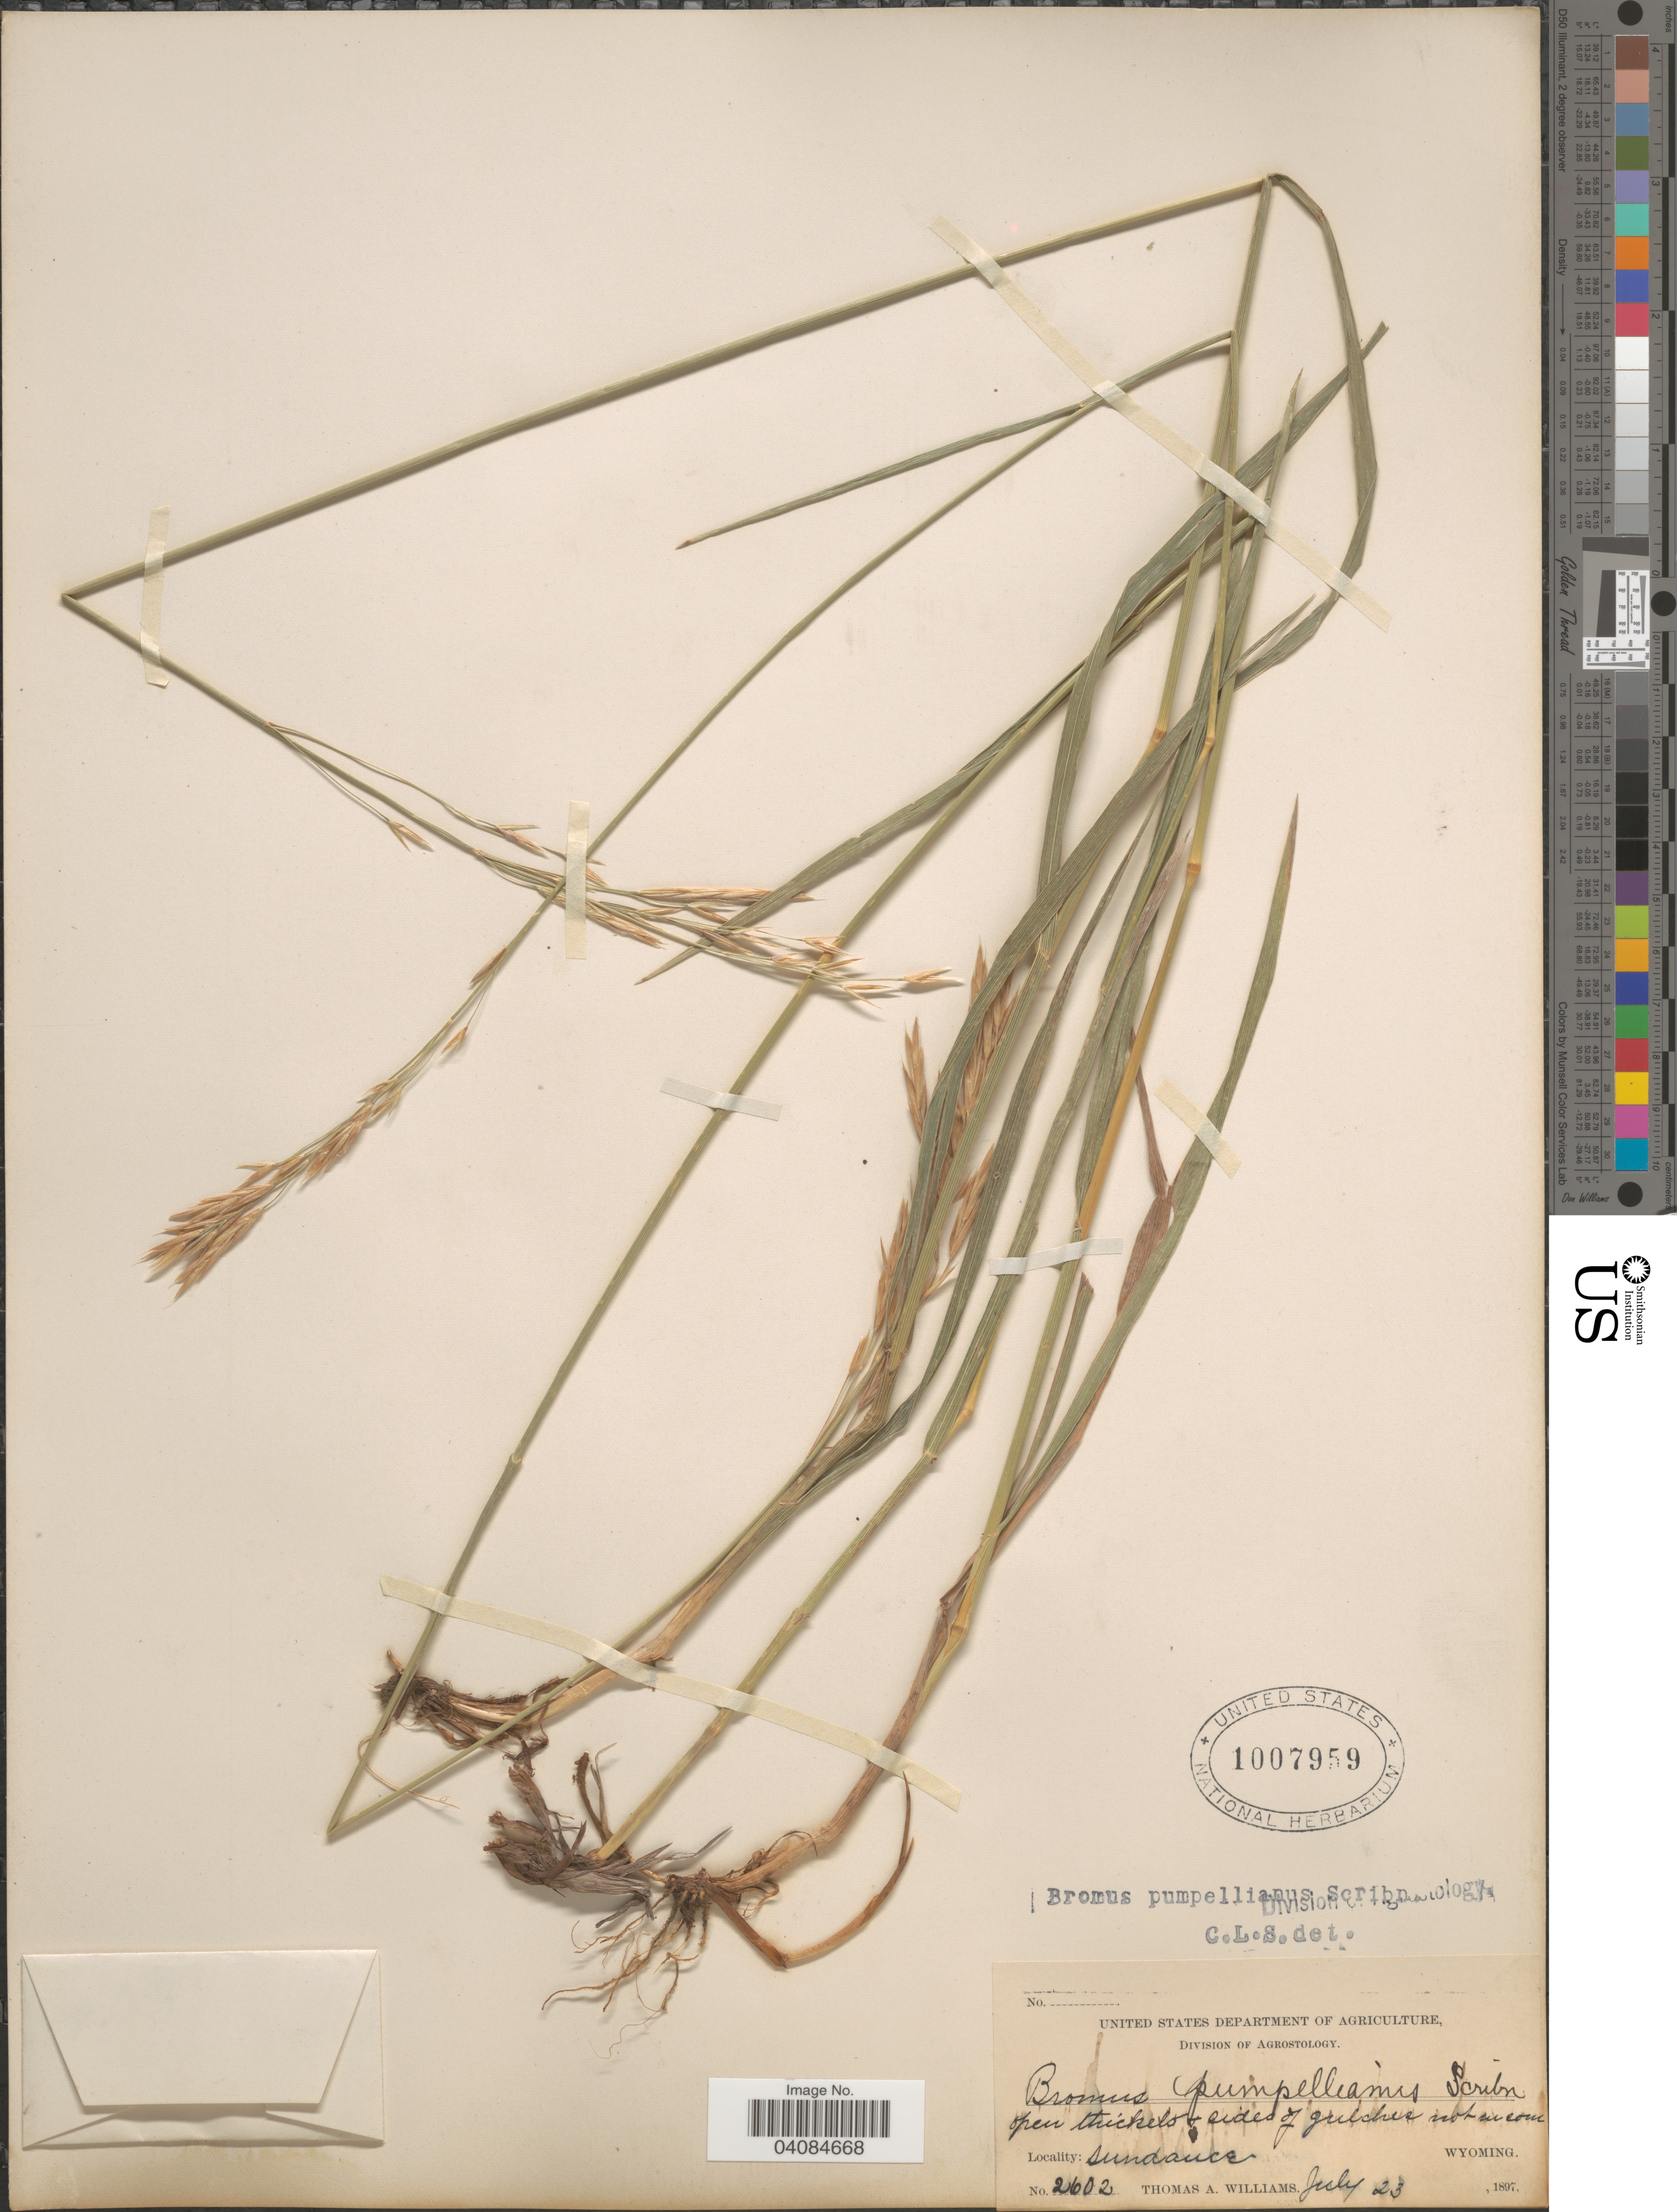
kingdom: Plantae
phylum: Tracheophyta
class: Liliopsida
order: Poales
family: Poaceae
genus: Bromus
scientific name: Bromus pumpellianus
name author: Scribn.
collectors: T. A. Williams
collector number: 2602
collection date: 1897-07-23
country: United States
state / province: Wyoming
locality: Sundance.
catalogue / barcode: US 1007959